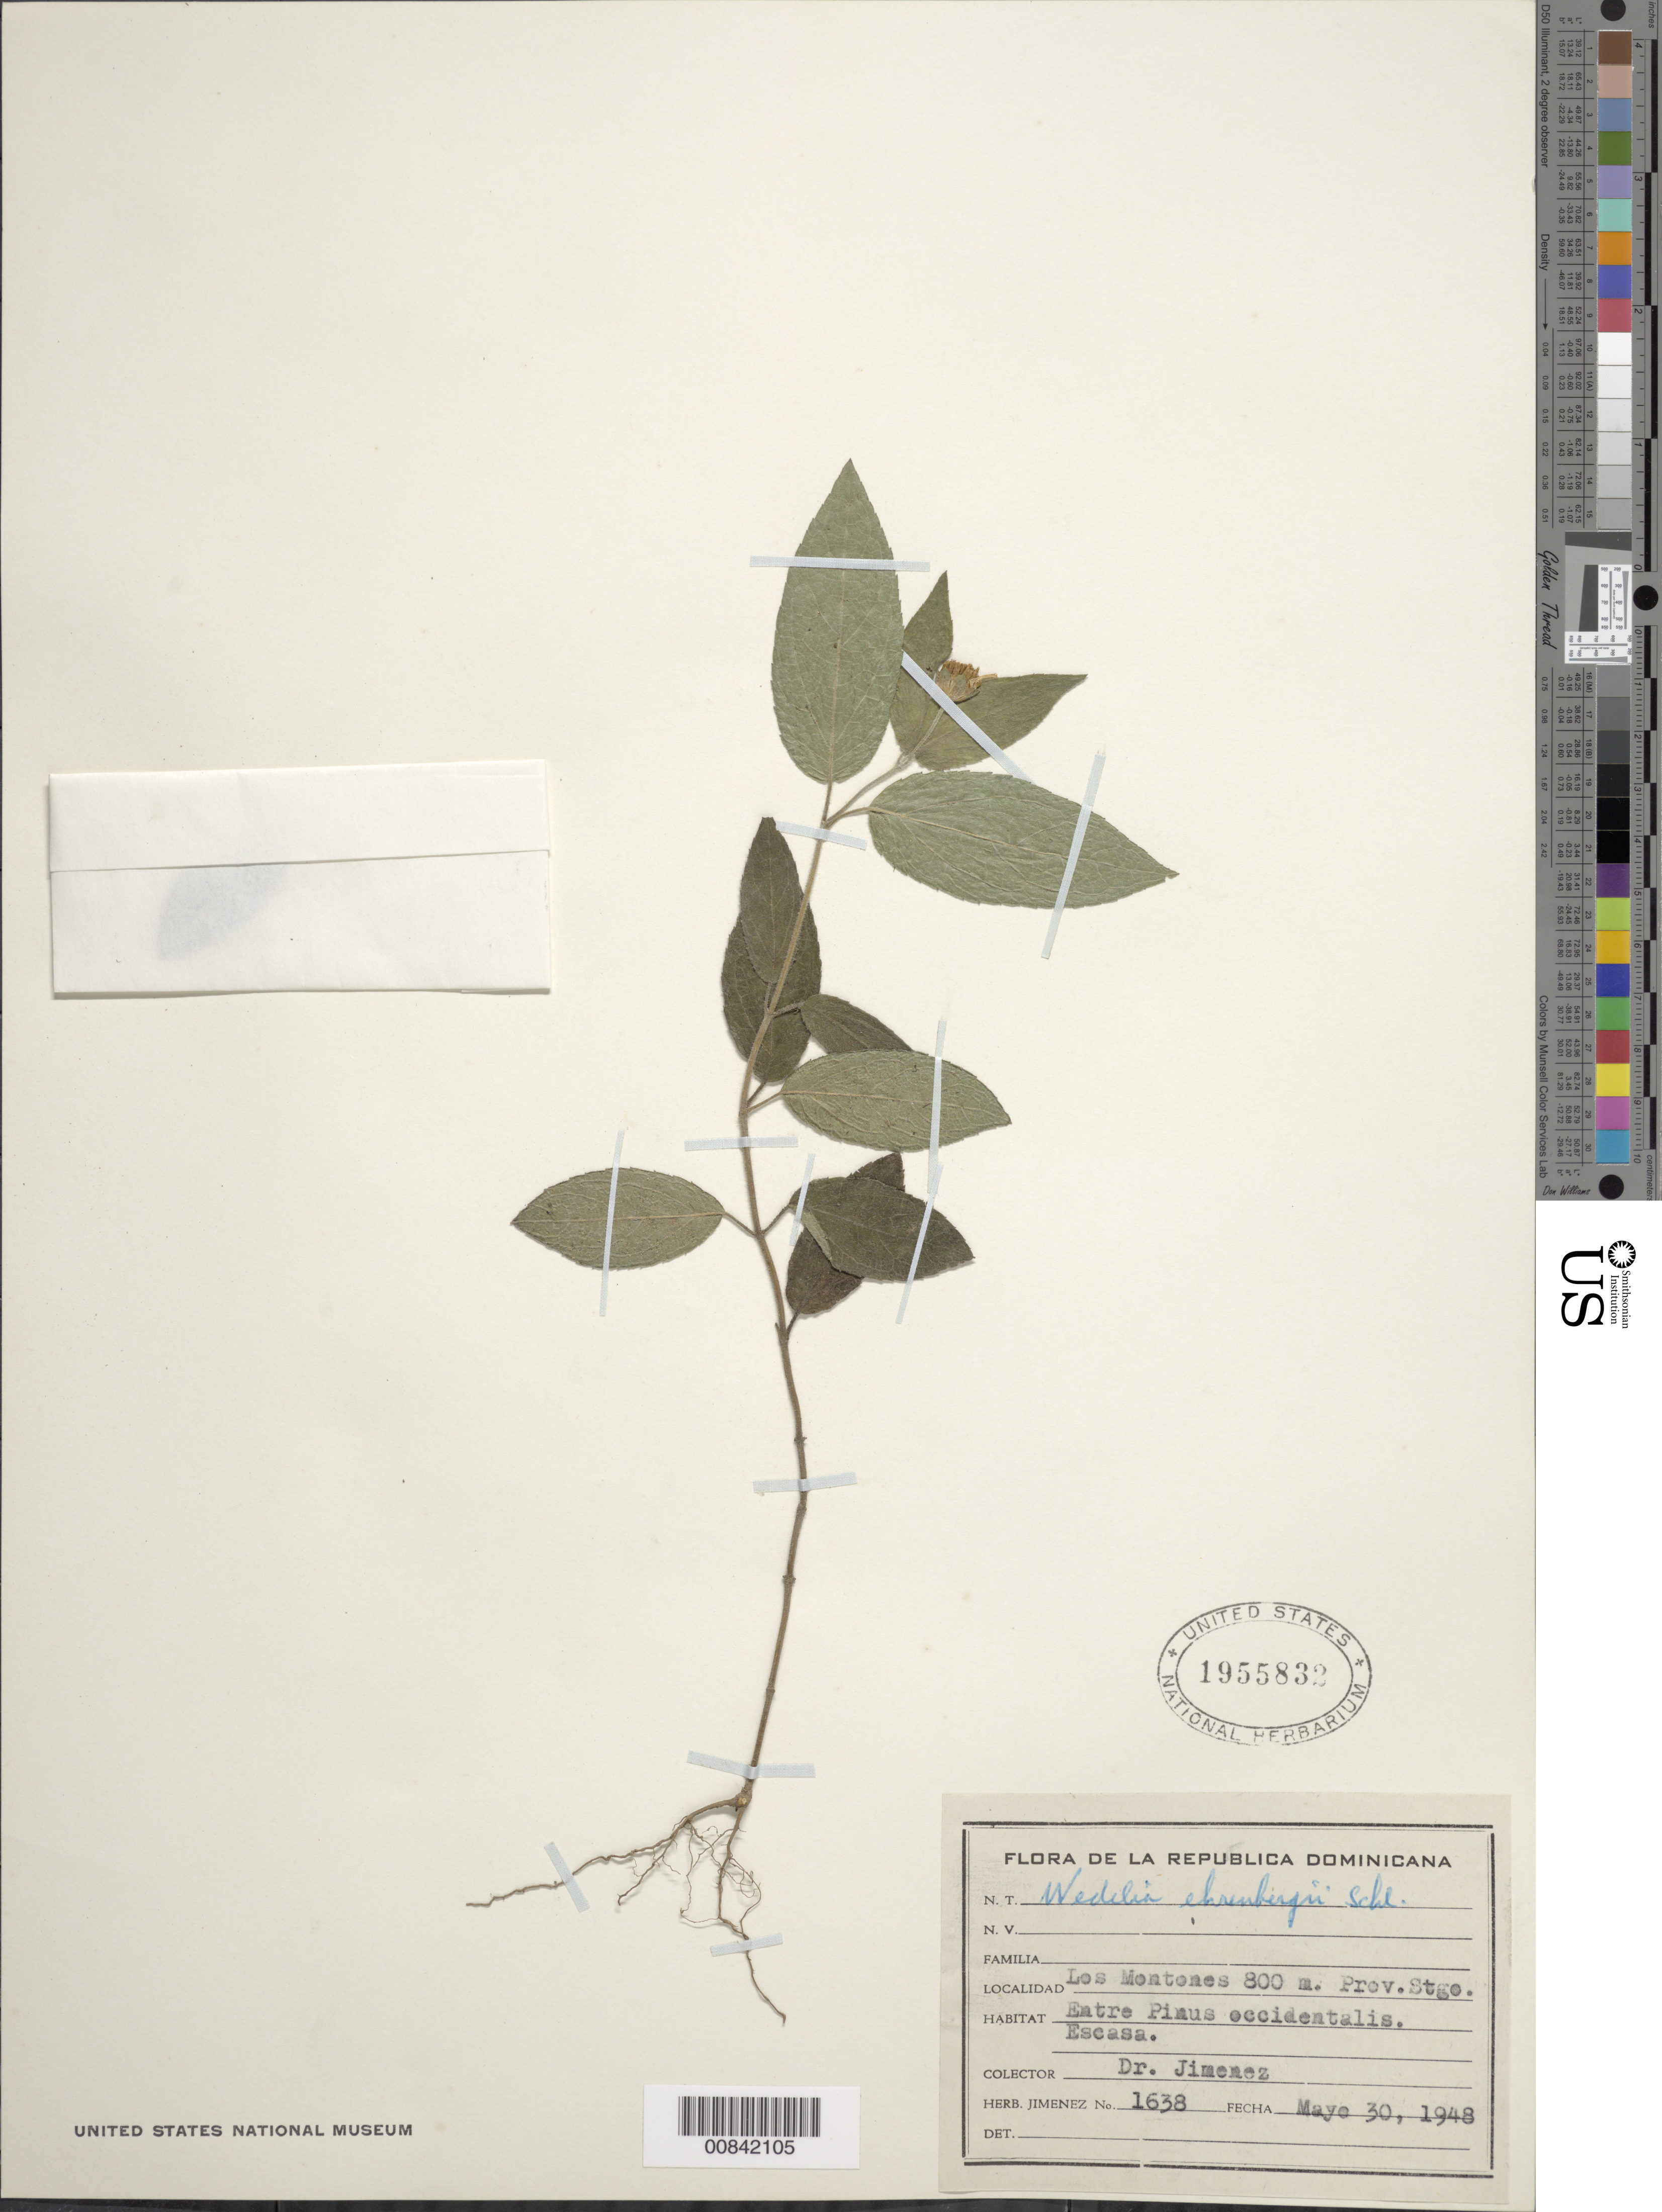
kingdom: Plantae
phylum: Tracheophyta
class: Magnoliopsida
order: Asterales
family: Asteraceae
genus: Wedelia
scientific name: Wedelia ehrenbergii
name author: Less.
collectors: J. J. Jiménez Almonte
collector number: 1638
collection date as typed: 30 May 1948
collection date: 1948-05-30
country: Dominican Republic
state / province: Santiago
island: Hispaniola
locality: Los Montones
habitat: Entre Pinus occidentalis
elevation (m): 800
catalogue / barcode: US 1955832